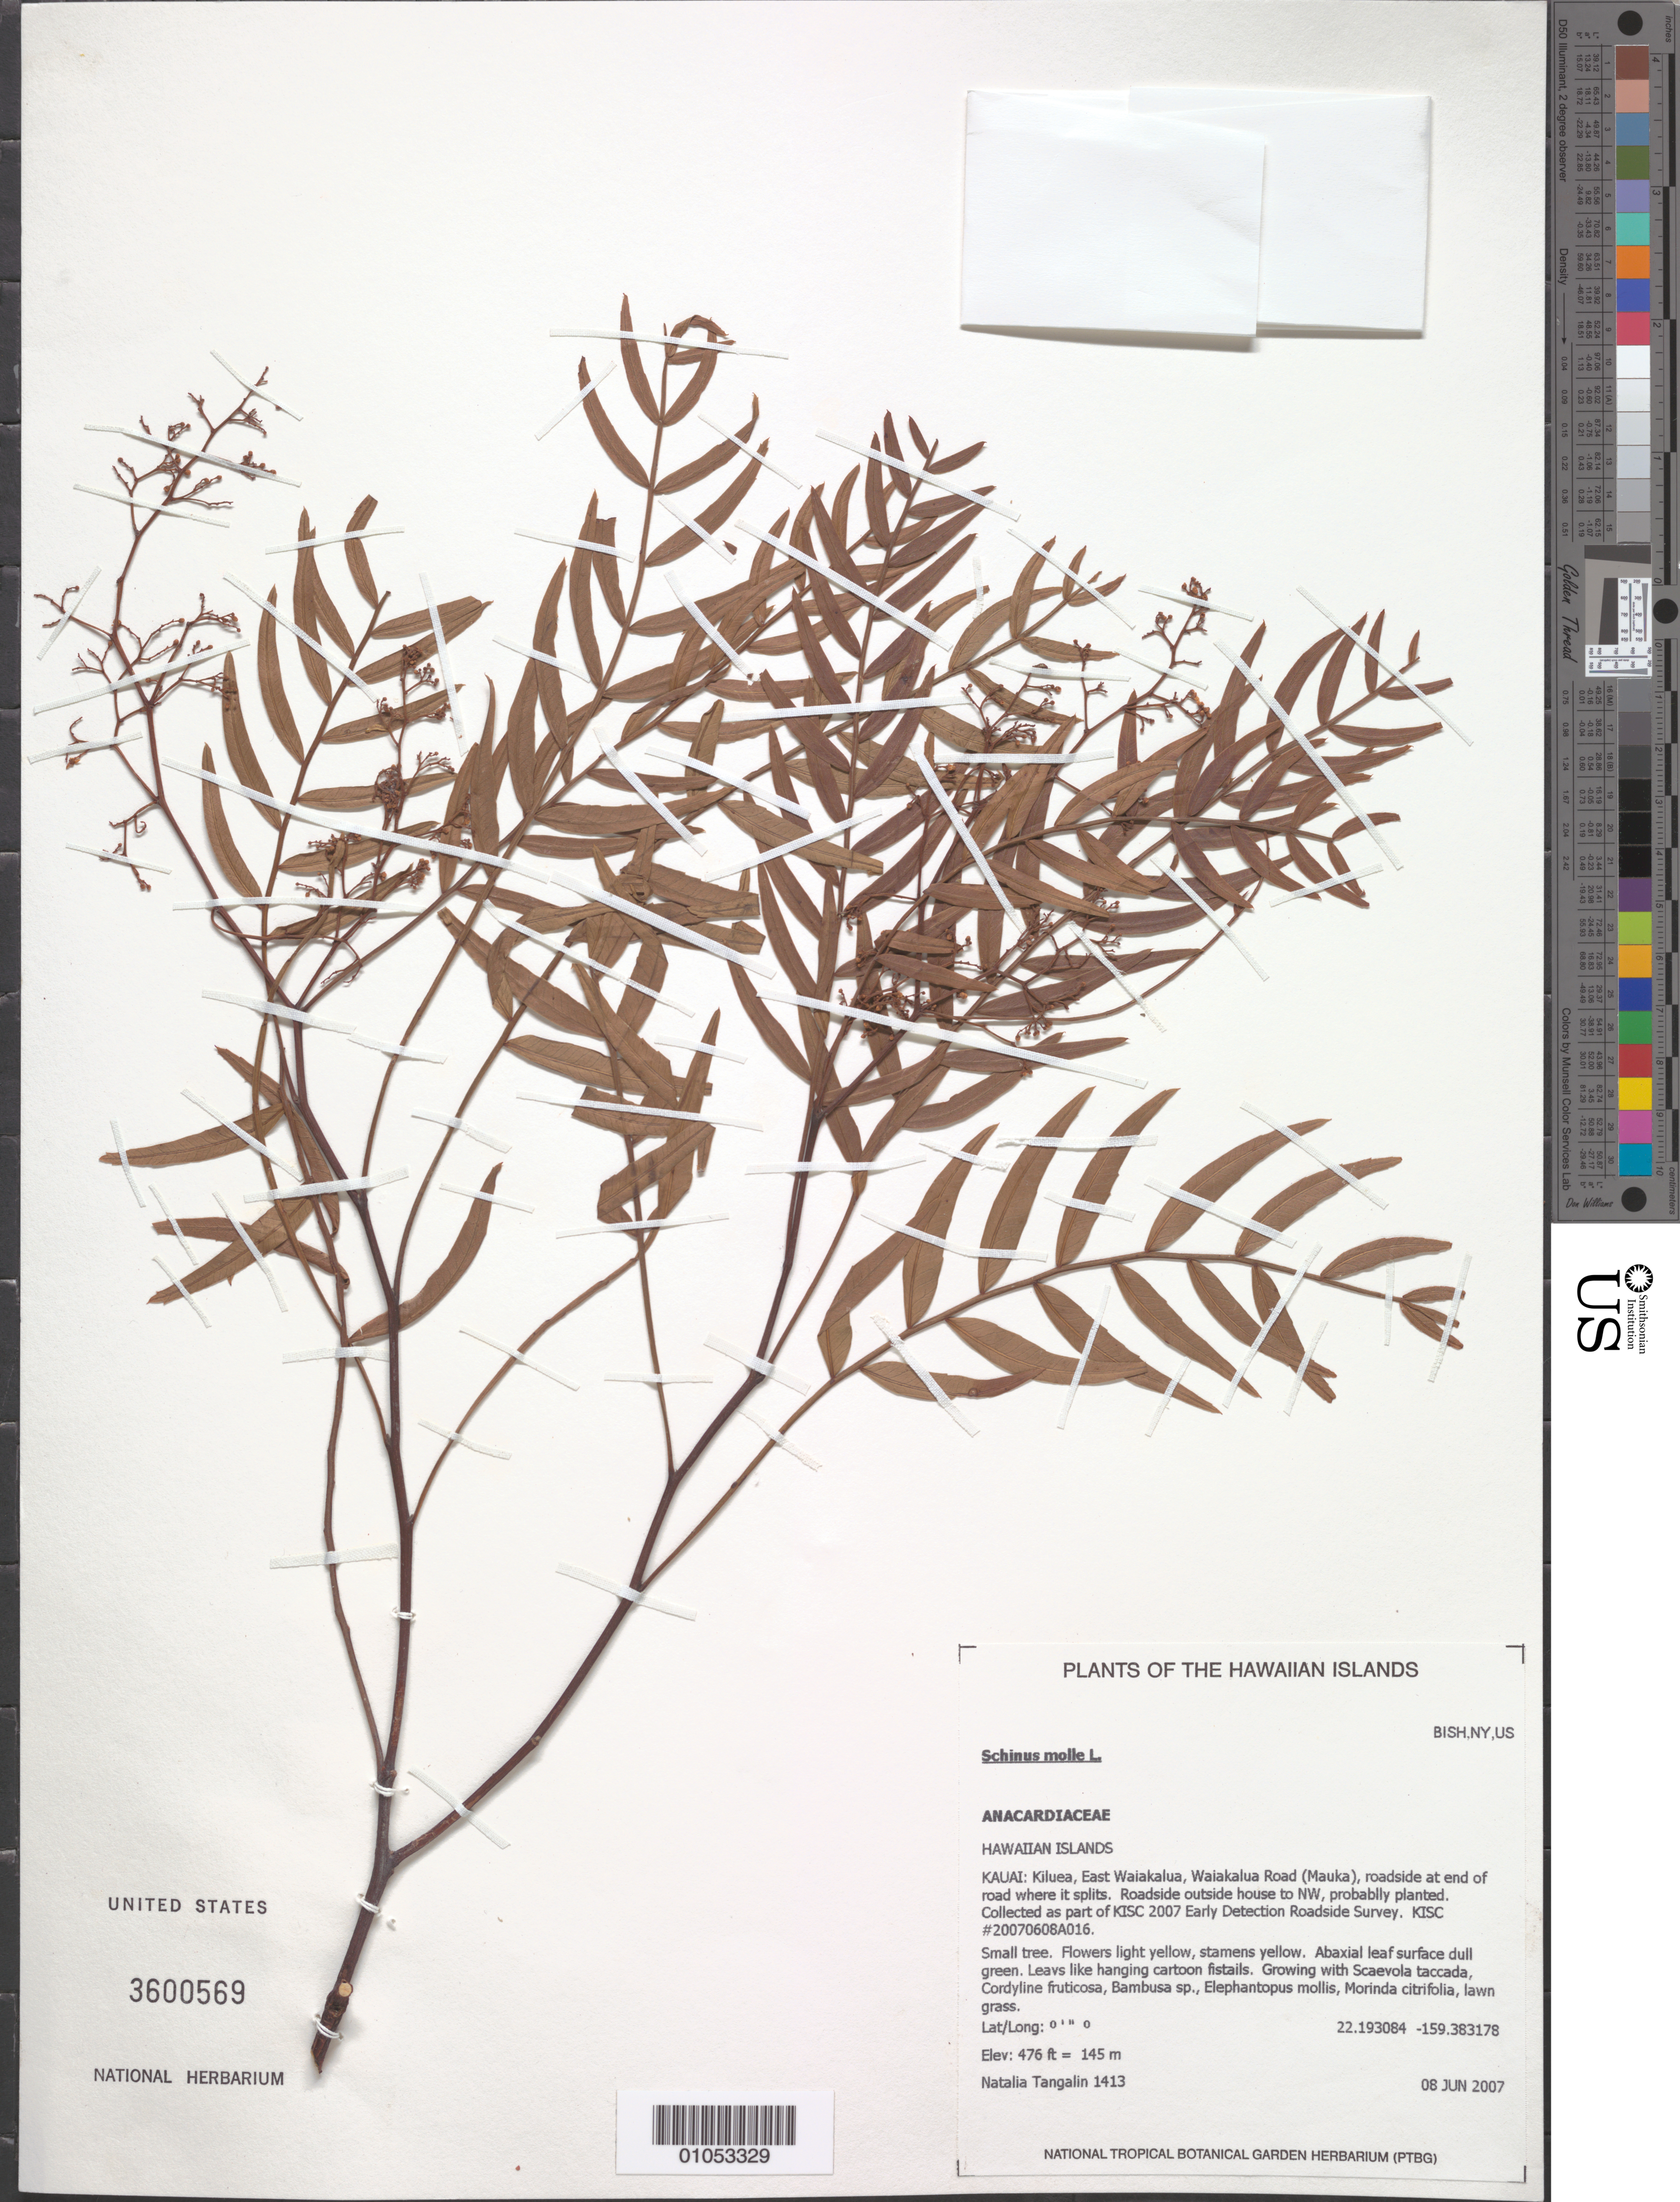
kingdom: Plantae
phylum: Tracheophyta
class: Magnoliopsida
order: Sapindales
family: Anacardiaceae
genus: Schinus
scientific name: Schinus molle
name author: L.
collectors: N. Tangalin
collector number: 1413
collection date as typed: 8 Jun 2007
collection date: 2007-06-08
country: United States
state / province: Hawaii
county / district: Kauai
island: Kaua'i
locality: Kiluea, East Waiakalua, Waiakalua Road (Mauka) roadside at end of road where it splits. Roadside outside house to NW, probablly planted. Collected as part of KISC 2007 Early Detection Roadside Survey.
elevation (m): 145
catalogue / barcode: US 3600569